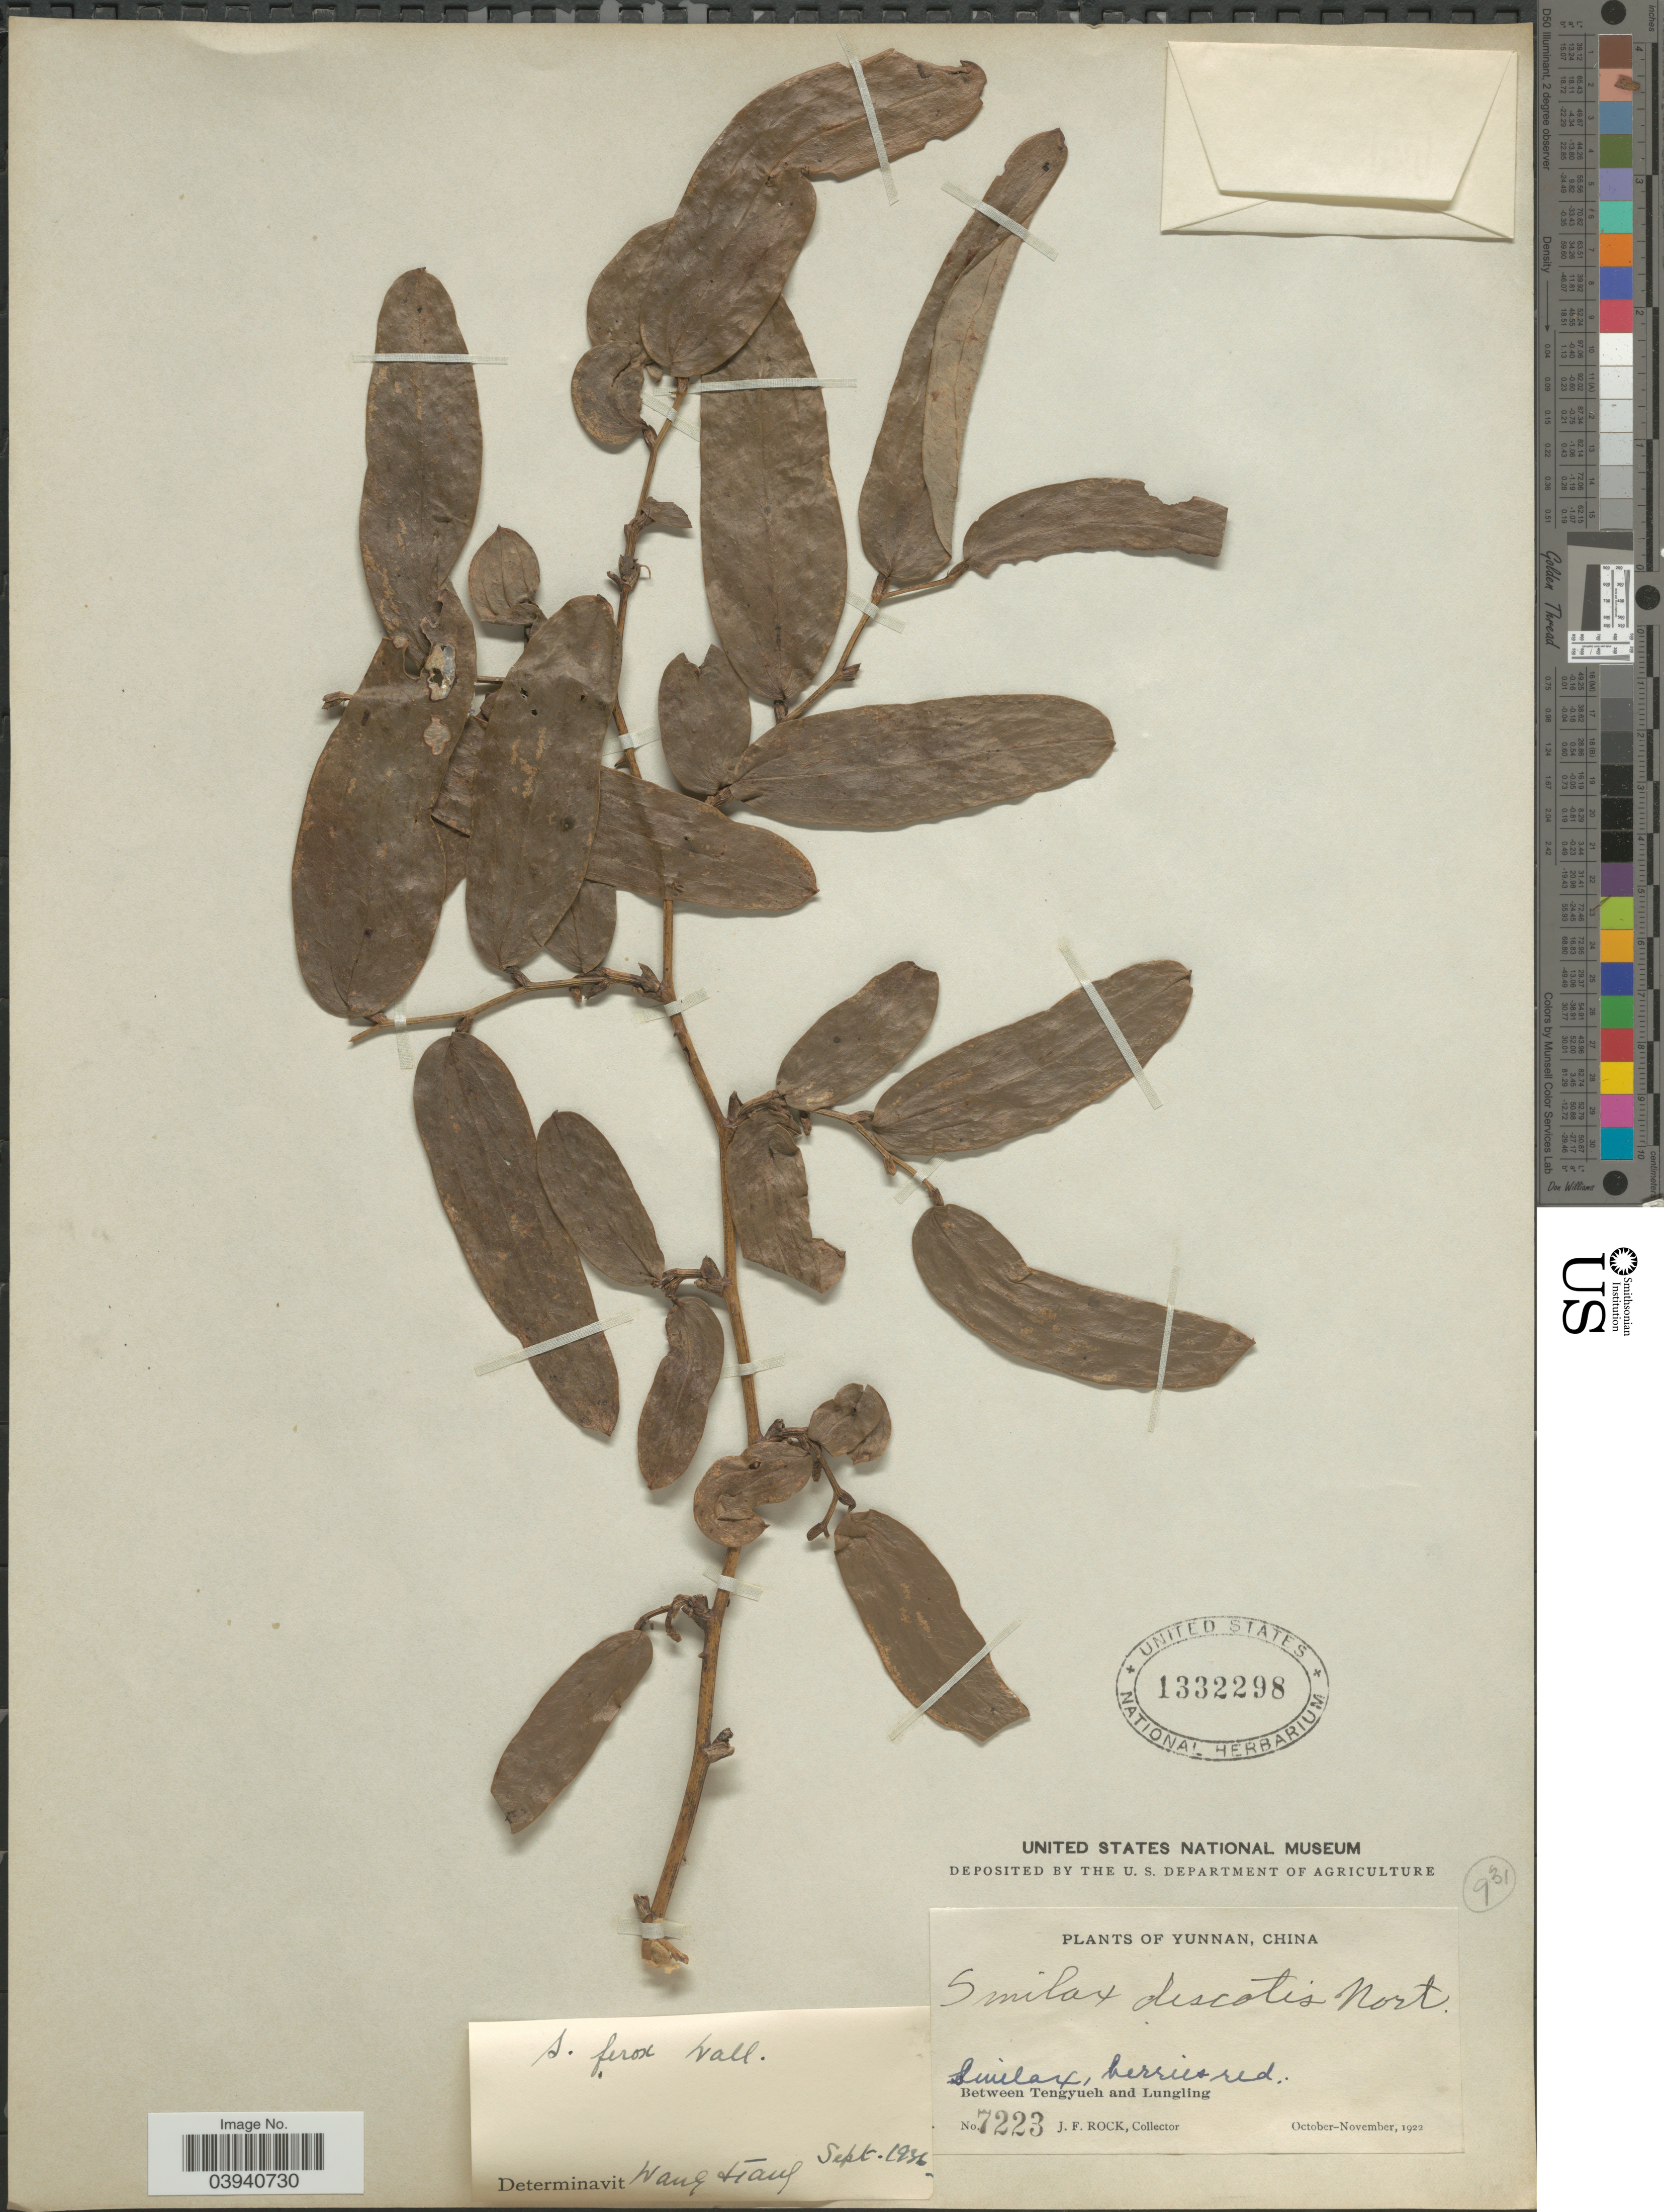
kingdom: Plantae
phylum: Tracheophyta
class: Liliopsida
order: Liliales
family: Smilacaceae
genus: Smilax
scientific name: Smilax ferox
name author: Wall. ex Kunth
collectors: J. Rock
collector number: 7223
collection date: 1922-10/1922-11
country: China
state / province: Yunnan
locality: Between Tengyueh and Lungling.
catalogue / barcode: US 1332298